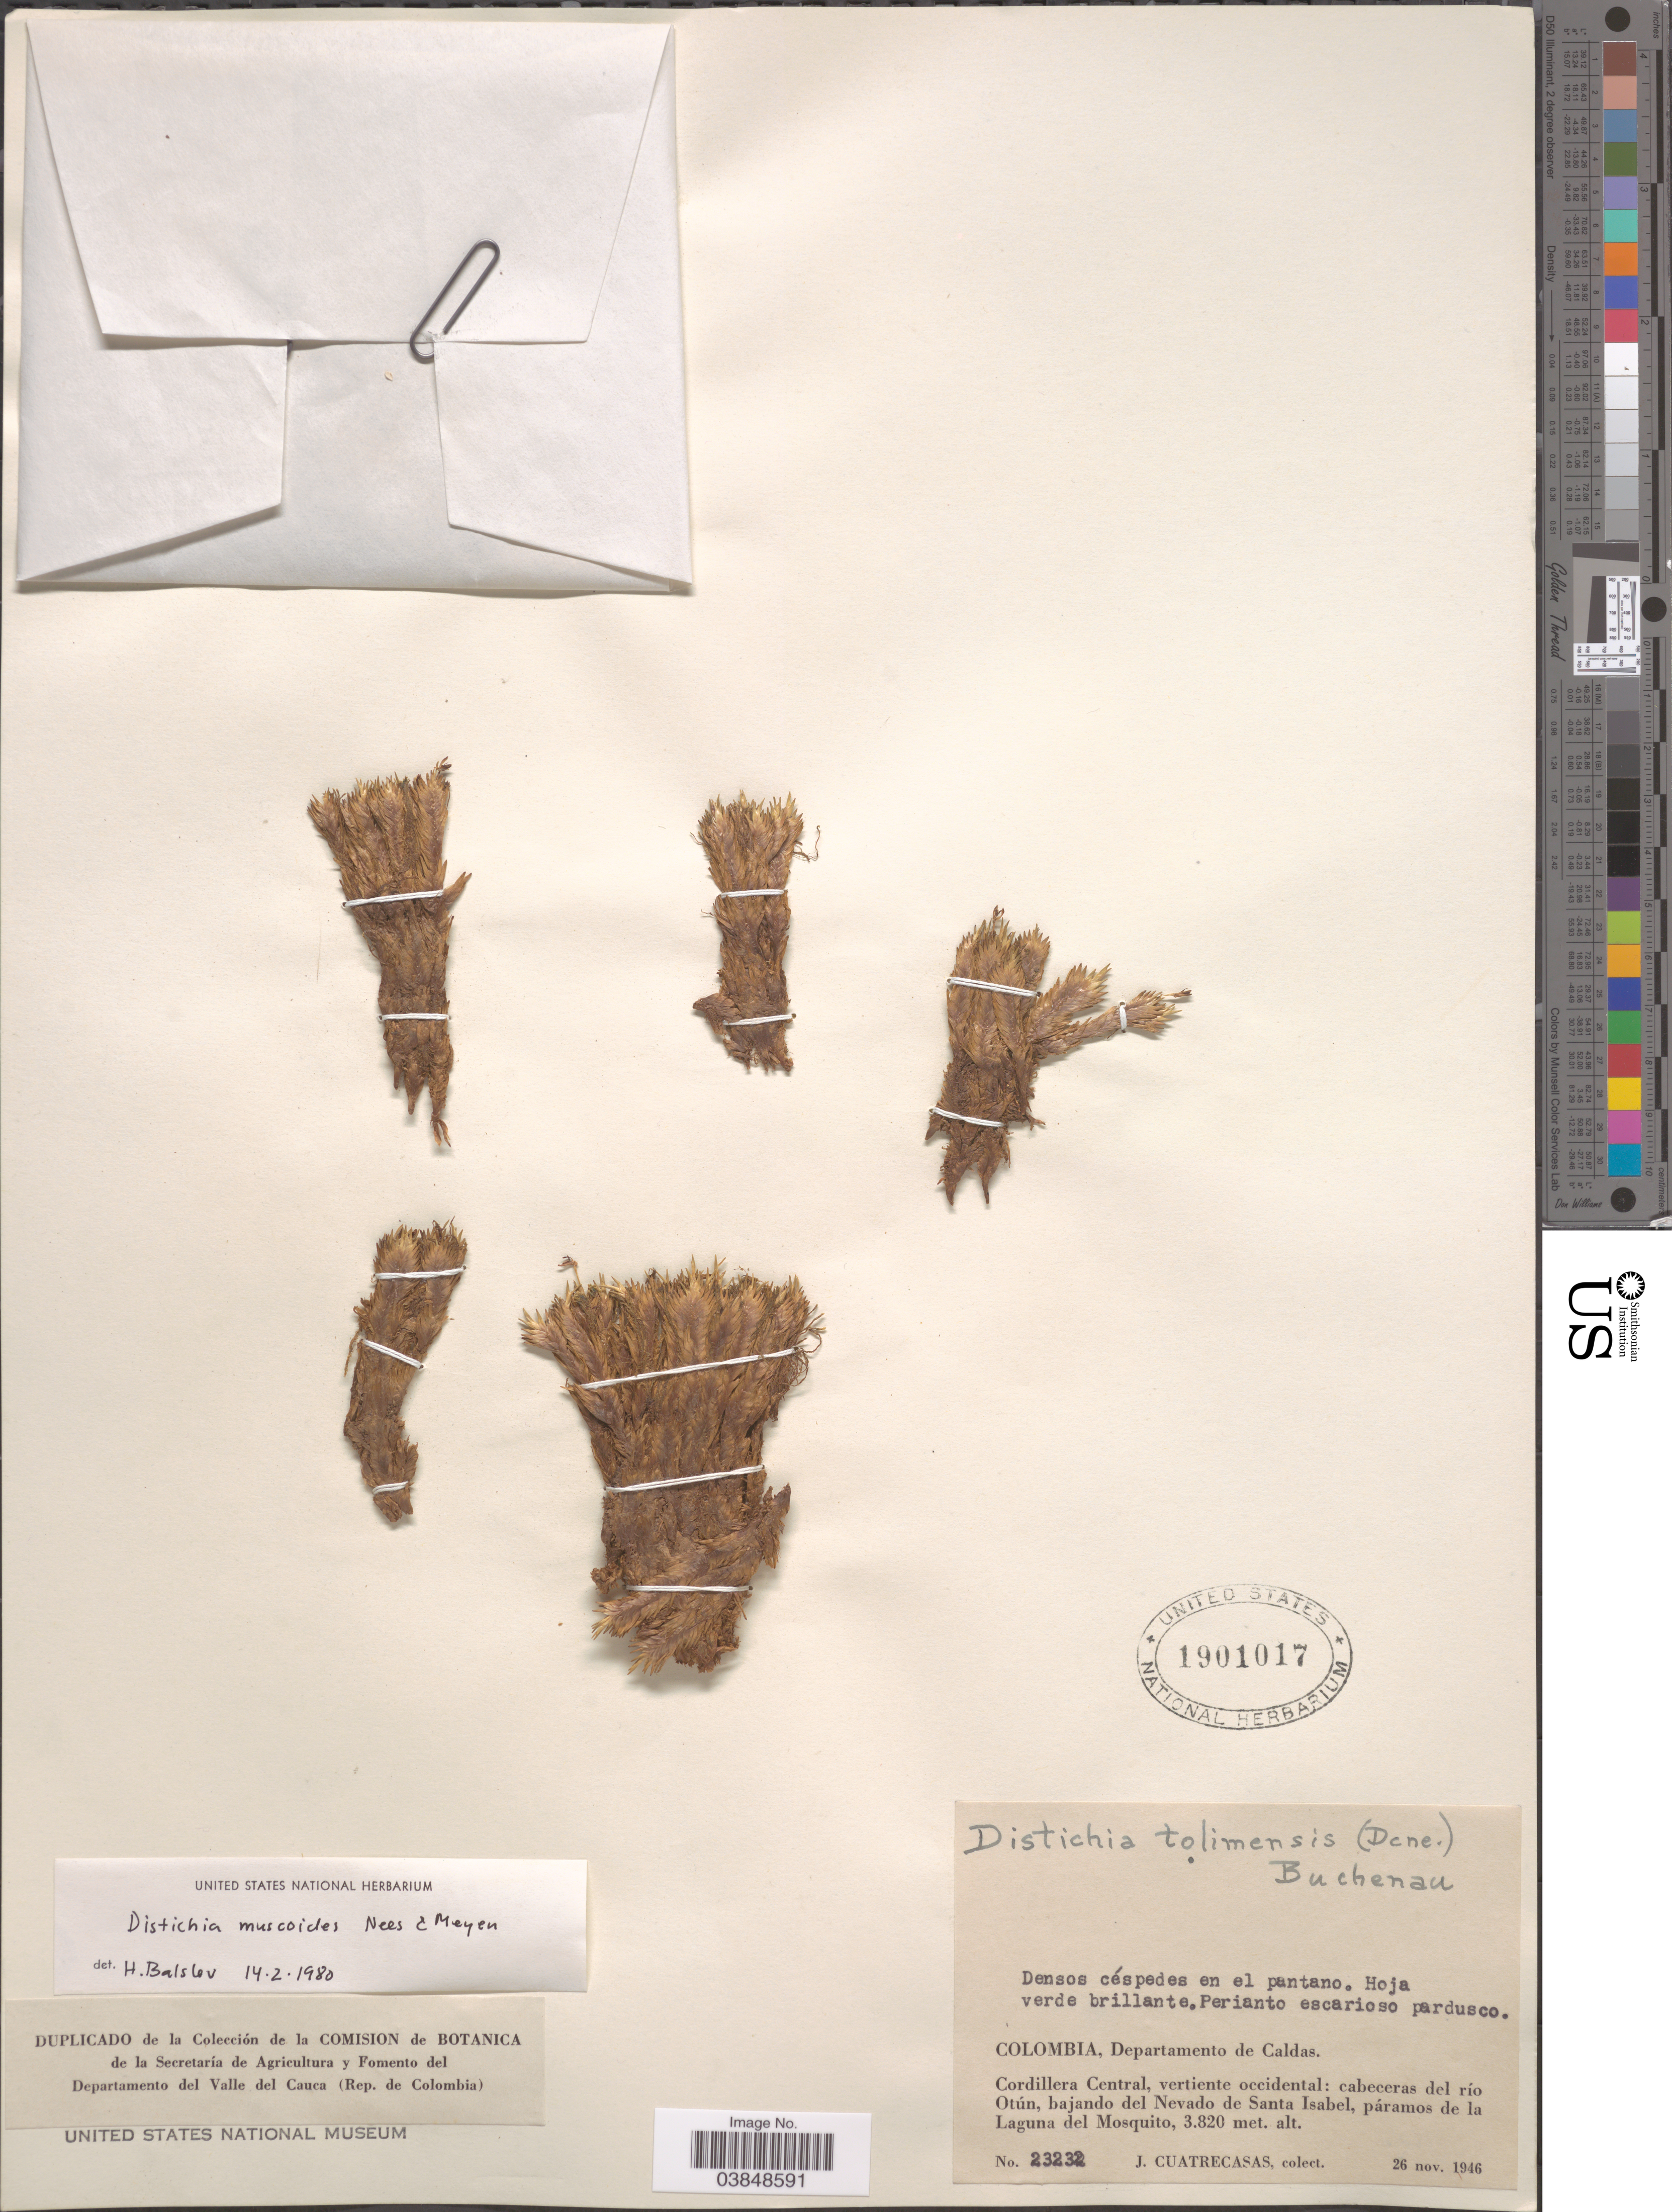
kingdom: Plantae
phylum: Tracheophyta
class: Liliopsida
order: Poales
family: Juncaceae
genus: Distichia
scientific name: Distichia muscoides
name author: Nees & Meyen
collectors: J. Cuatrecasas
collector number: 23232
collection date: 1946-11-26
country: Colombia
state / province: Caldas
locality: Departamento de Caldas. Cordillera Central, vertiente occidental: cabeceras del río Otún, bajando del Nevado de Santa Isabel, páramos de la Laguna del Mosquito.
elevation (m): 3820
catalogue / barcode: US 1901017